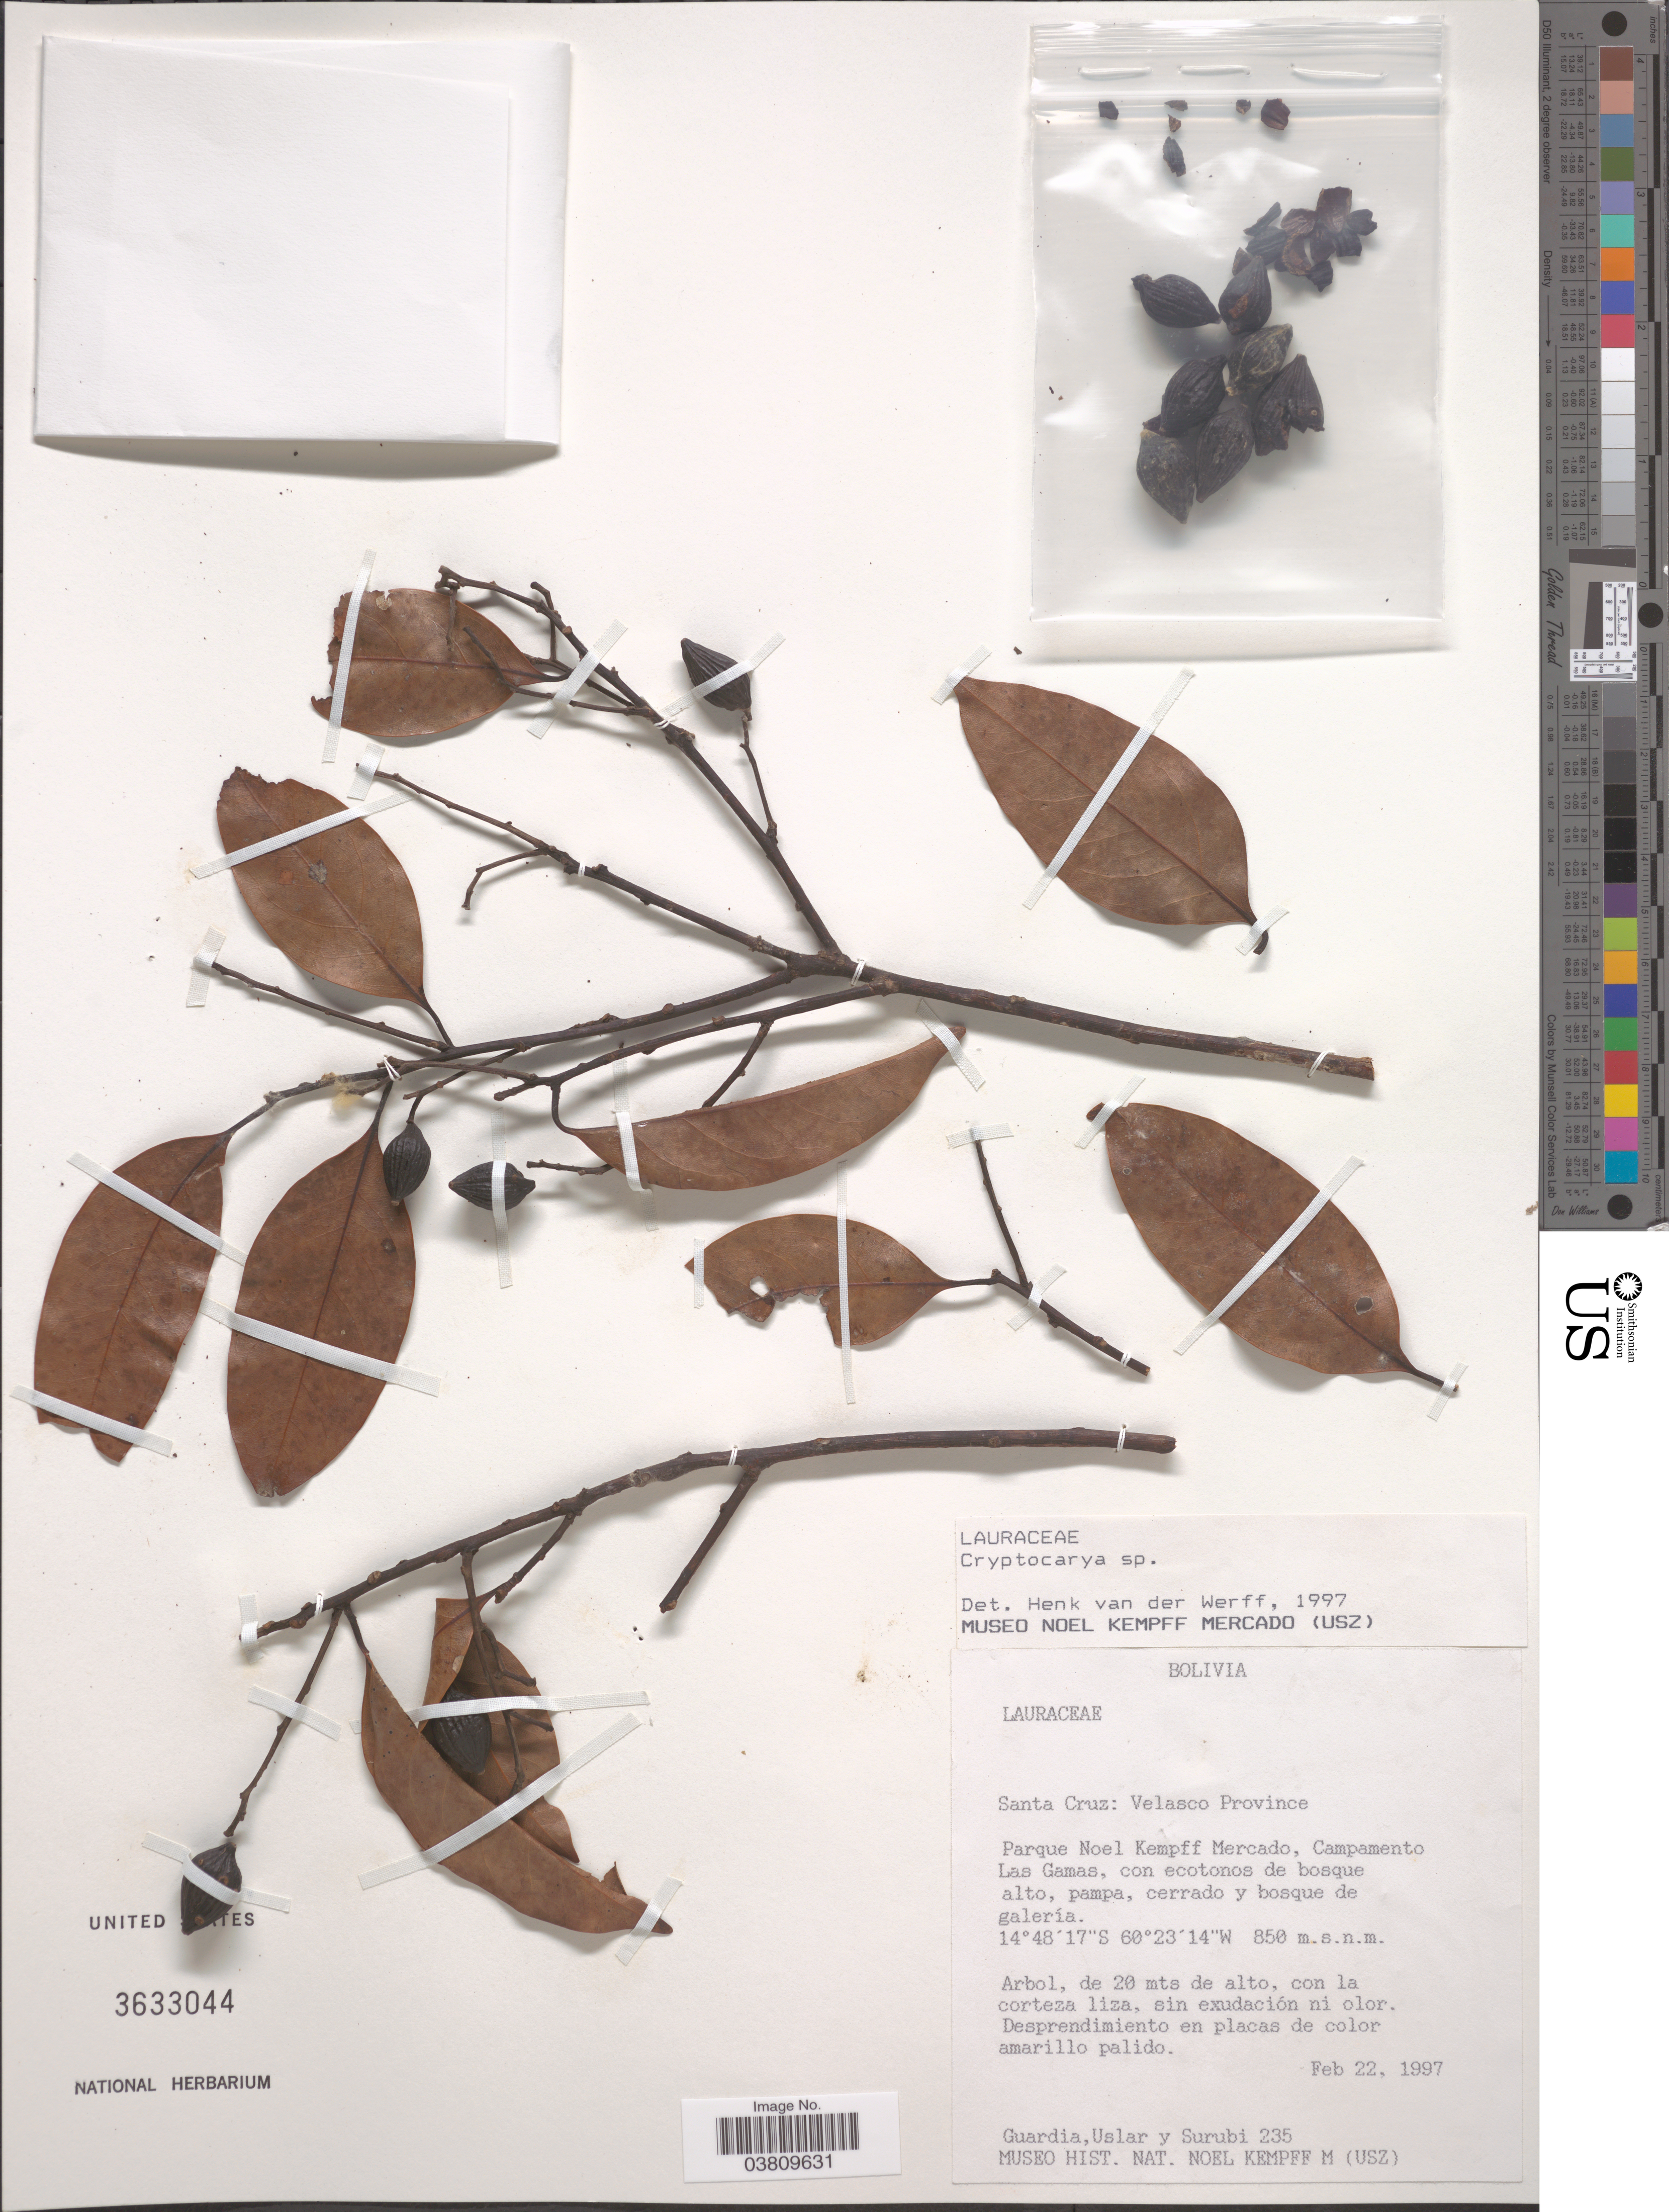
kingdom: Plantae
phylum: Tracheophyta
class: Magnoliopsida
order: Laurales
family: Lauraceae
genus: Cryptocarya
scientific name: Cryptocarya sp.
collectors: Guardia, Uslar & Surubi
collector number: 235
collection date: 1997-02-22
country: Bolivia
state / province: Santa Cruz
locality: Velasco Province. Parque Noel Kempff Mercado, Campamento Las Gamas.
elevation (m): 850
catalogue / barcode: US 3633044